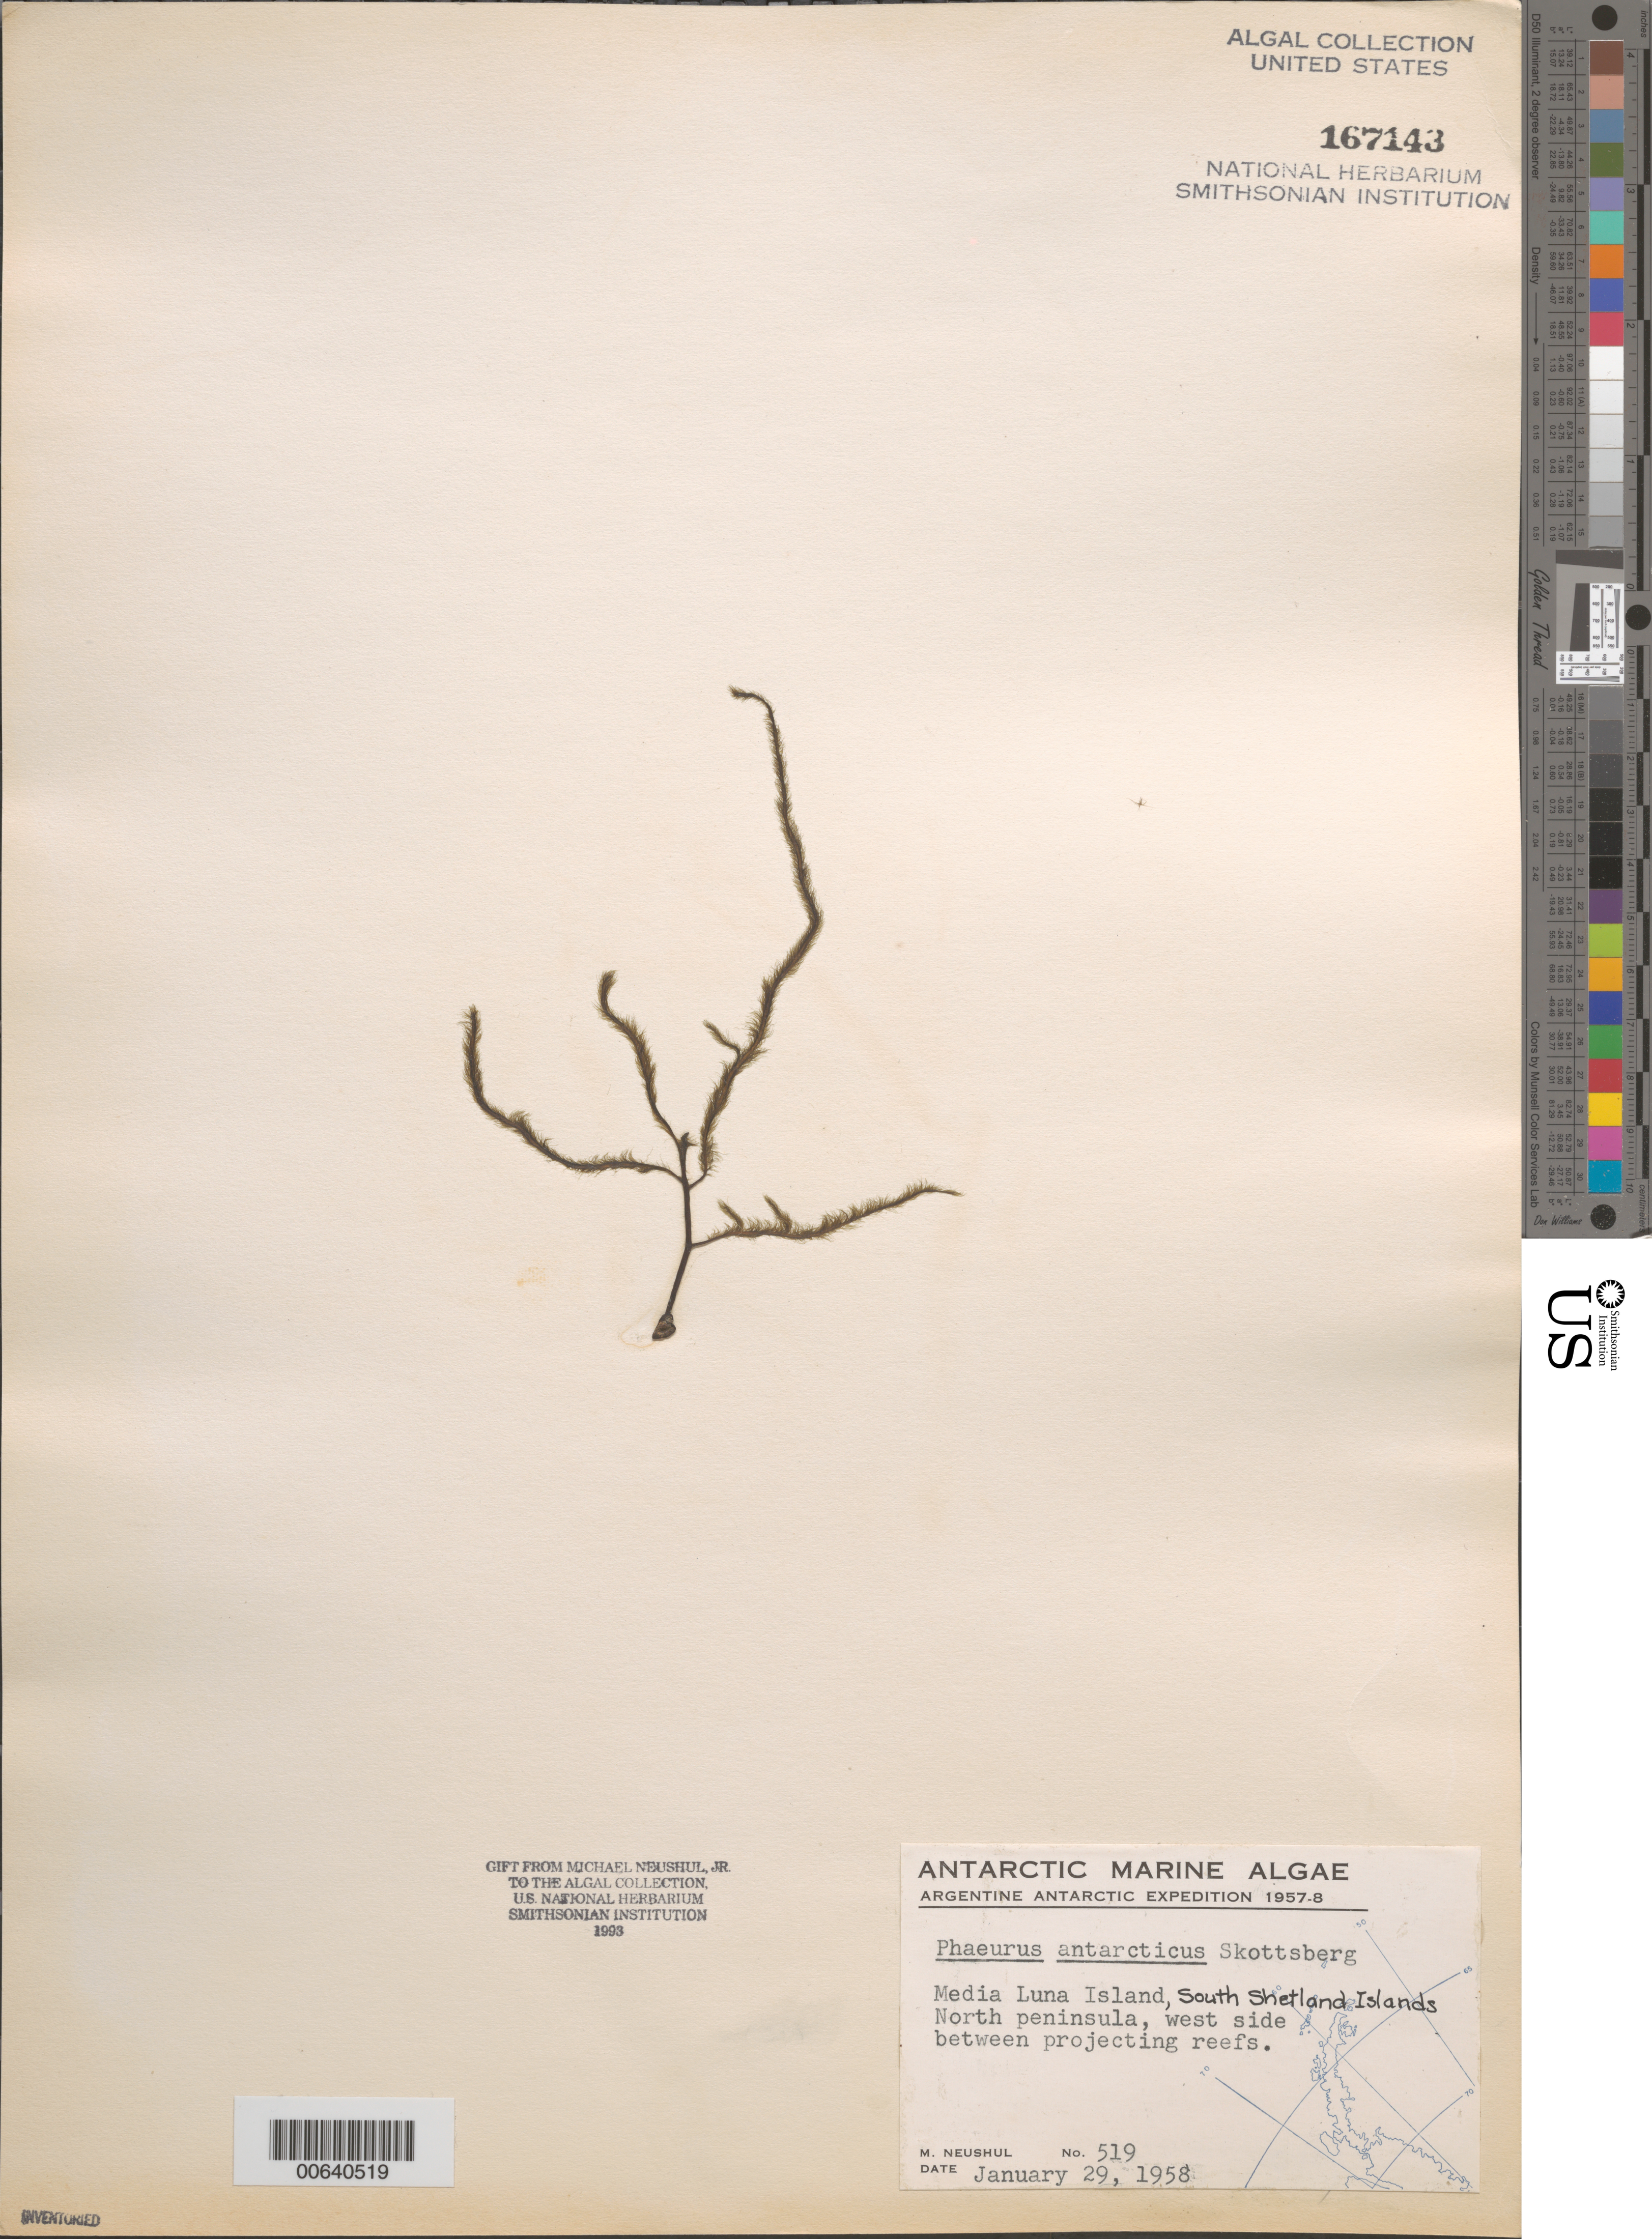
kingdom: Chromista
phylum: Ochrophyta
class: Phaeophyceae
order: Desmarestiales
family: Desmarestiaceae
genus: Phaeurus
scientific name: Phaeurus antarcticus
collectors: M. Neushul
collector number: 519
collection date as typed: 29 Jan 1958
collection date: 1958-01-29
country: Antarctica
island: Half Moon Island (Media Luna Island)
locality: North Peninsula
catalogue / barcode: US 167143